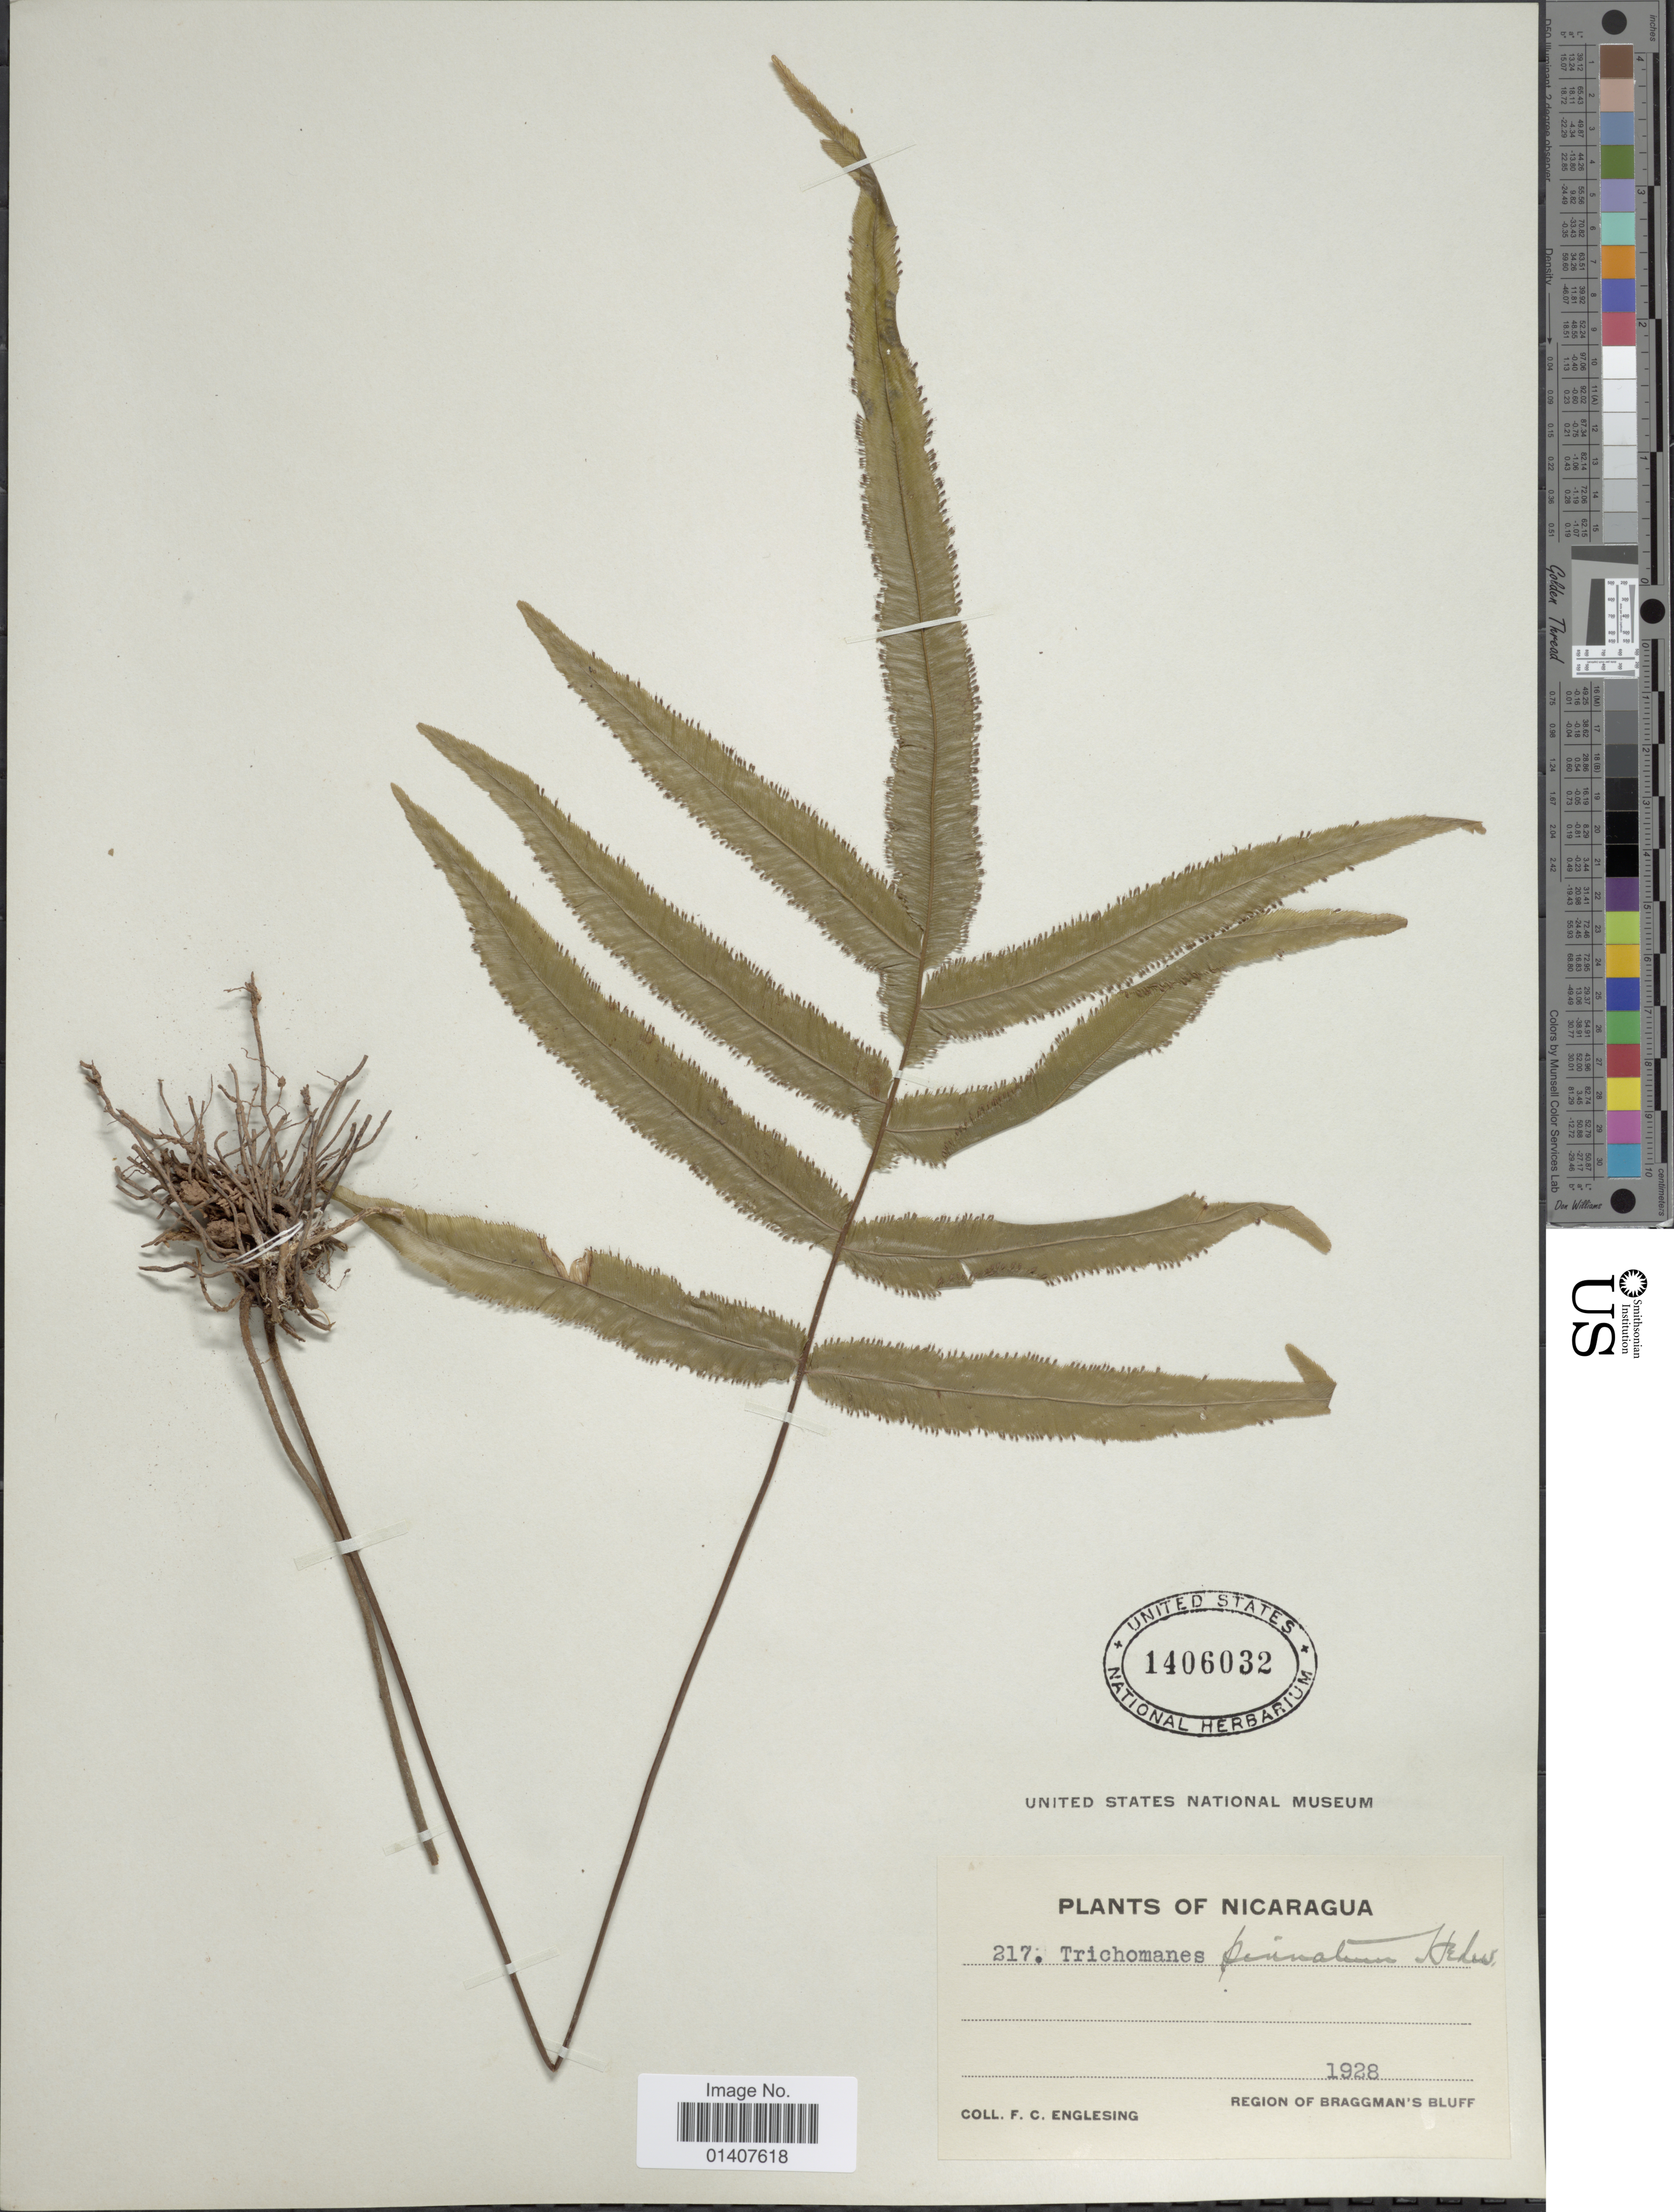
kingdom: Plantae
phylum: Tracheophyta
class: Polypodiopsida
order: Hymenophyllales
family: Hymenophyllaceae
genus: Trichomanes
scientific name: Trichomanes pinnatum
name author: Hedw.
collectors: F. Englesing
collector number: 217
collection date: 1928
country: Nicaragua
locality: Region of Braggman's Bluff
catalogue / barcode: US 1406032